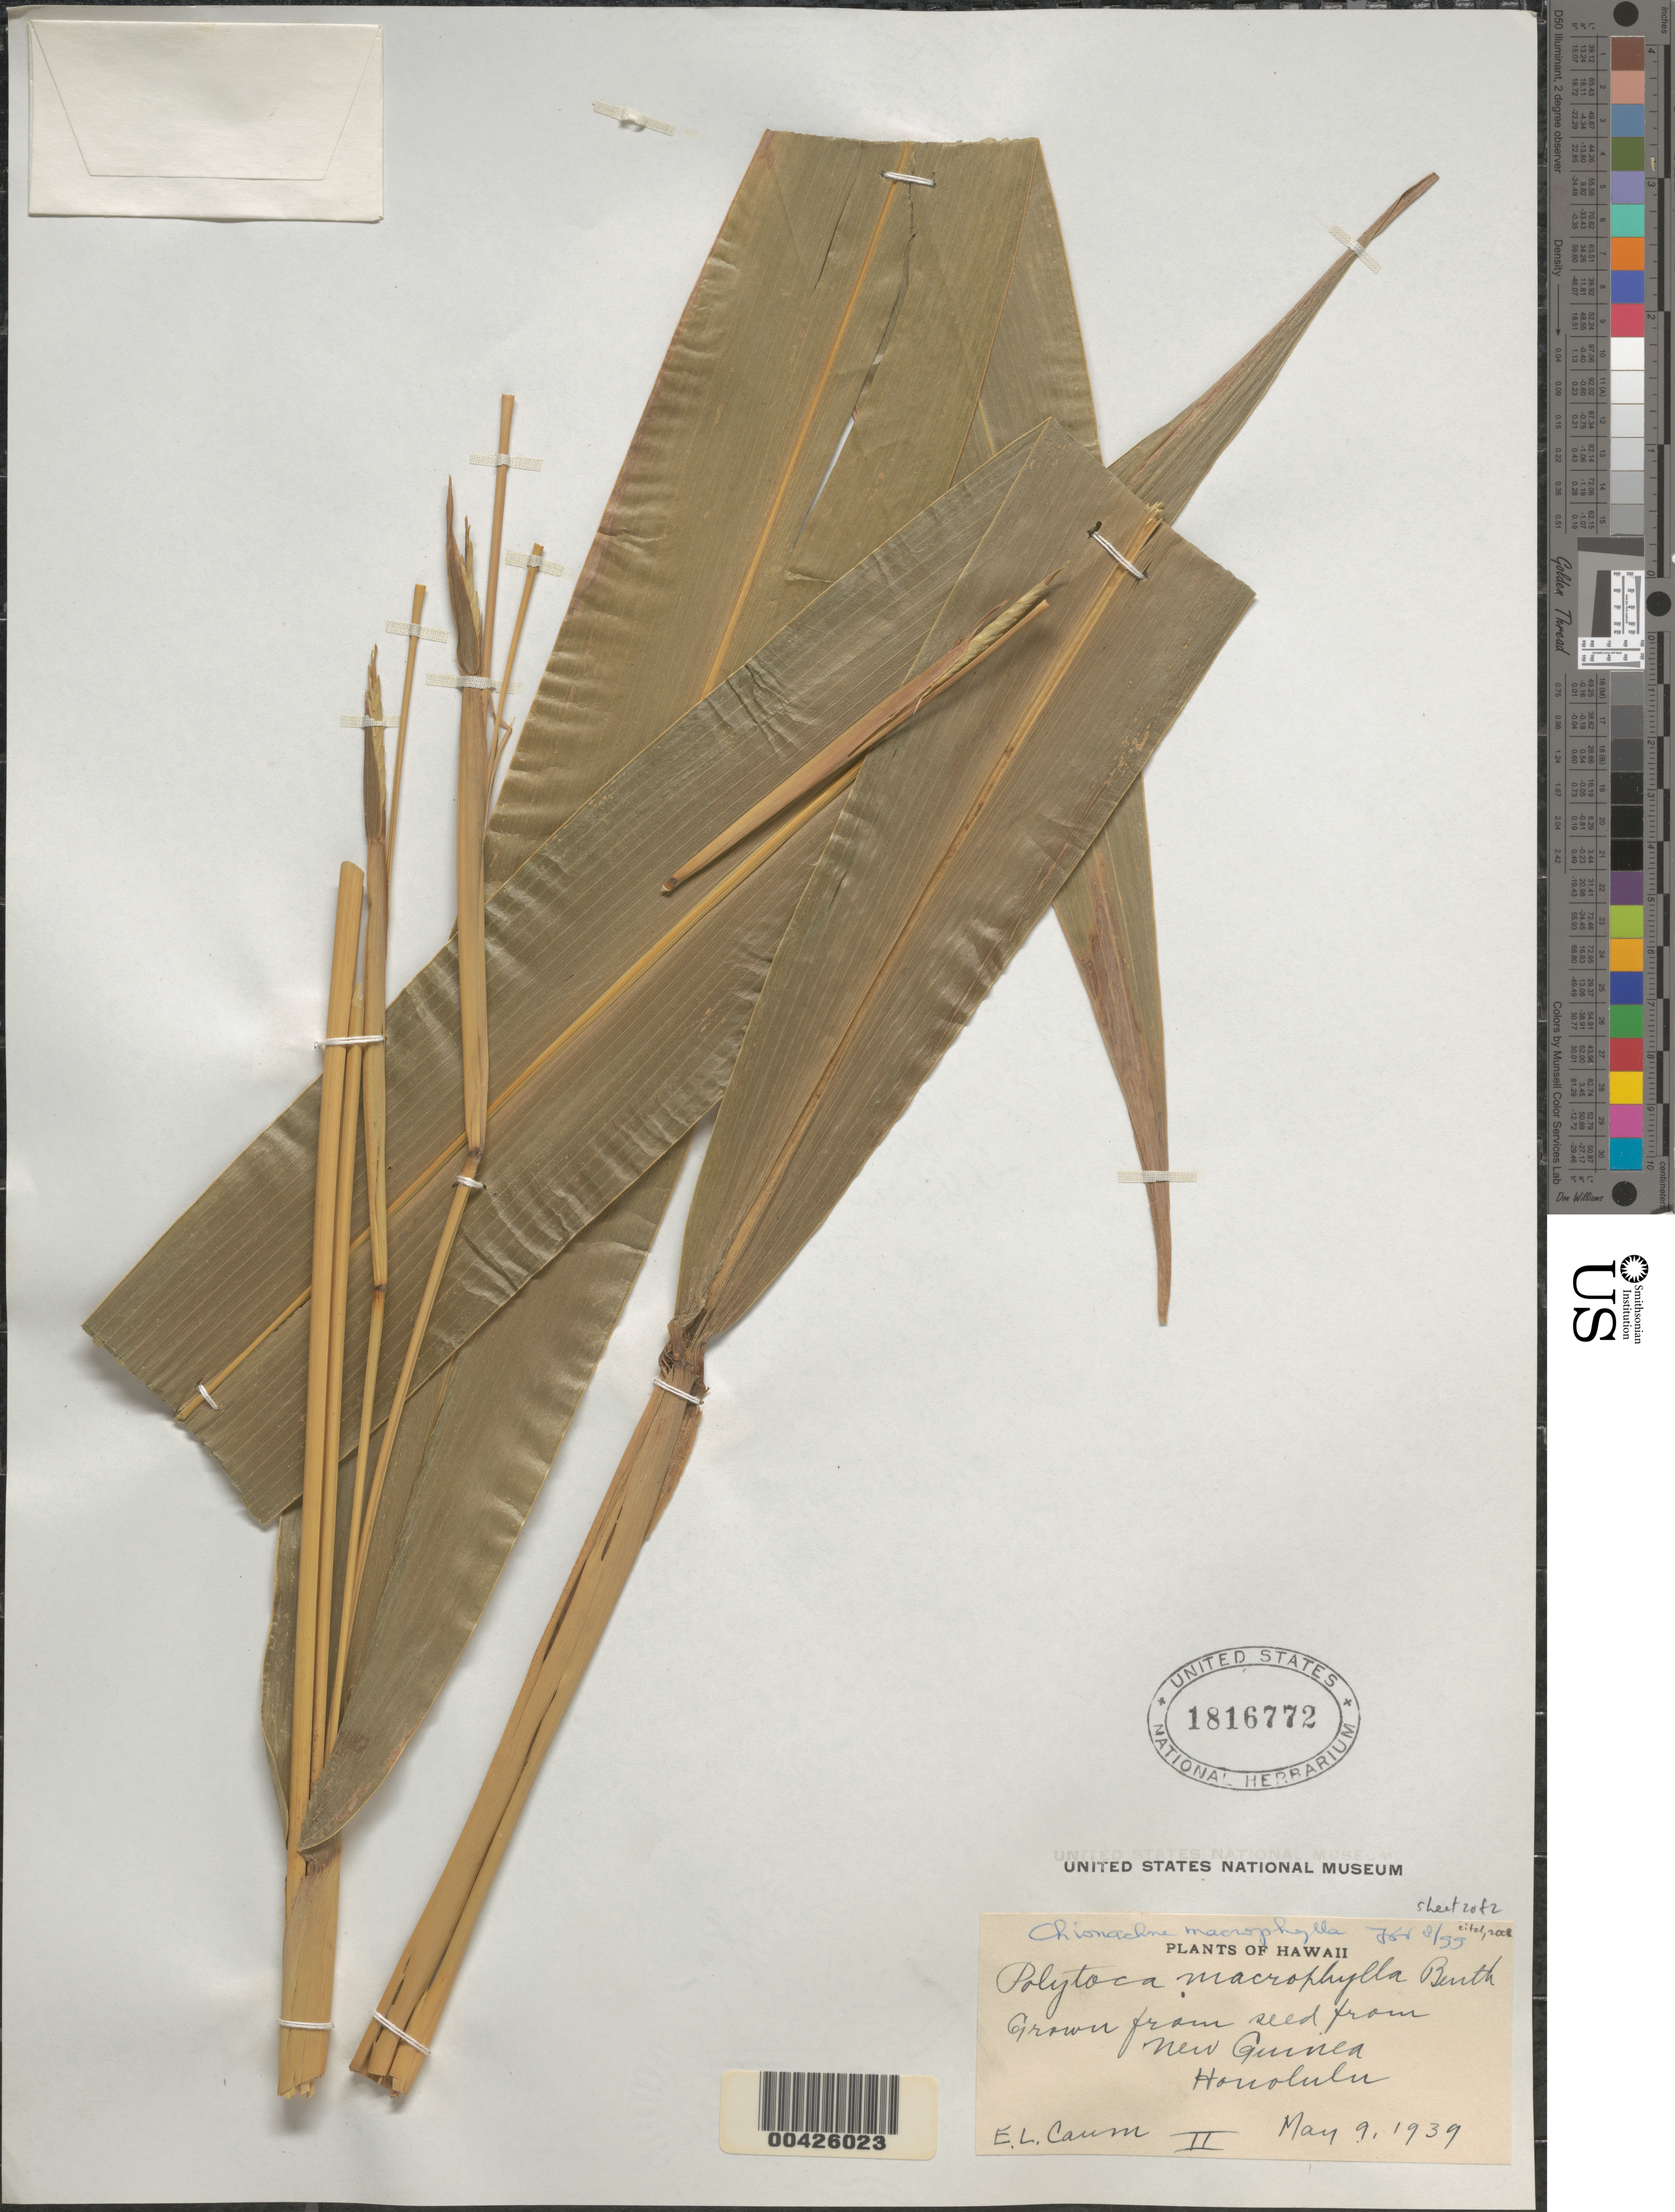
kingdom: Plantae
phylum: Tracheophyta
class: Liliopsida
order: Poales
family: Poaceae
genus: Polytoca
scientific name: Polytoca macrophylla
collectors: E. L. Caum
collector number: II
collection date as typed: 9 May 1939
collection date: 1939-05-09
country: United States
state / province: Hawaii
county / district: Honolulu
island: Oahu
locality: Honolulu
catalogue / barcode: US 1816772